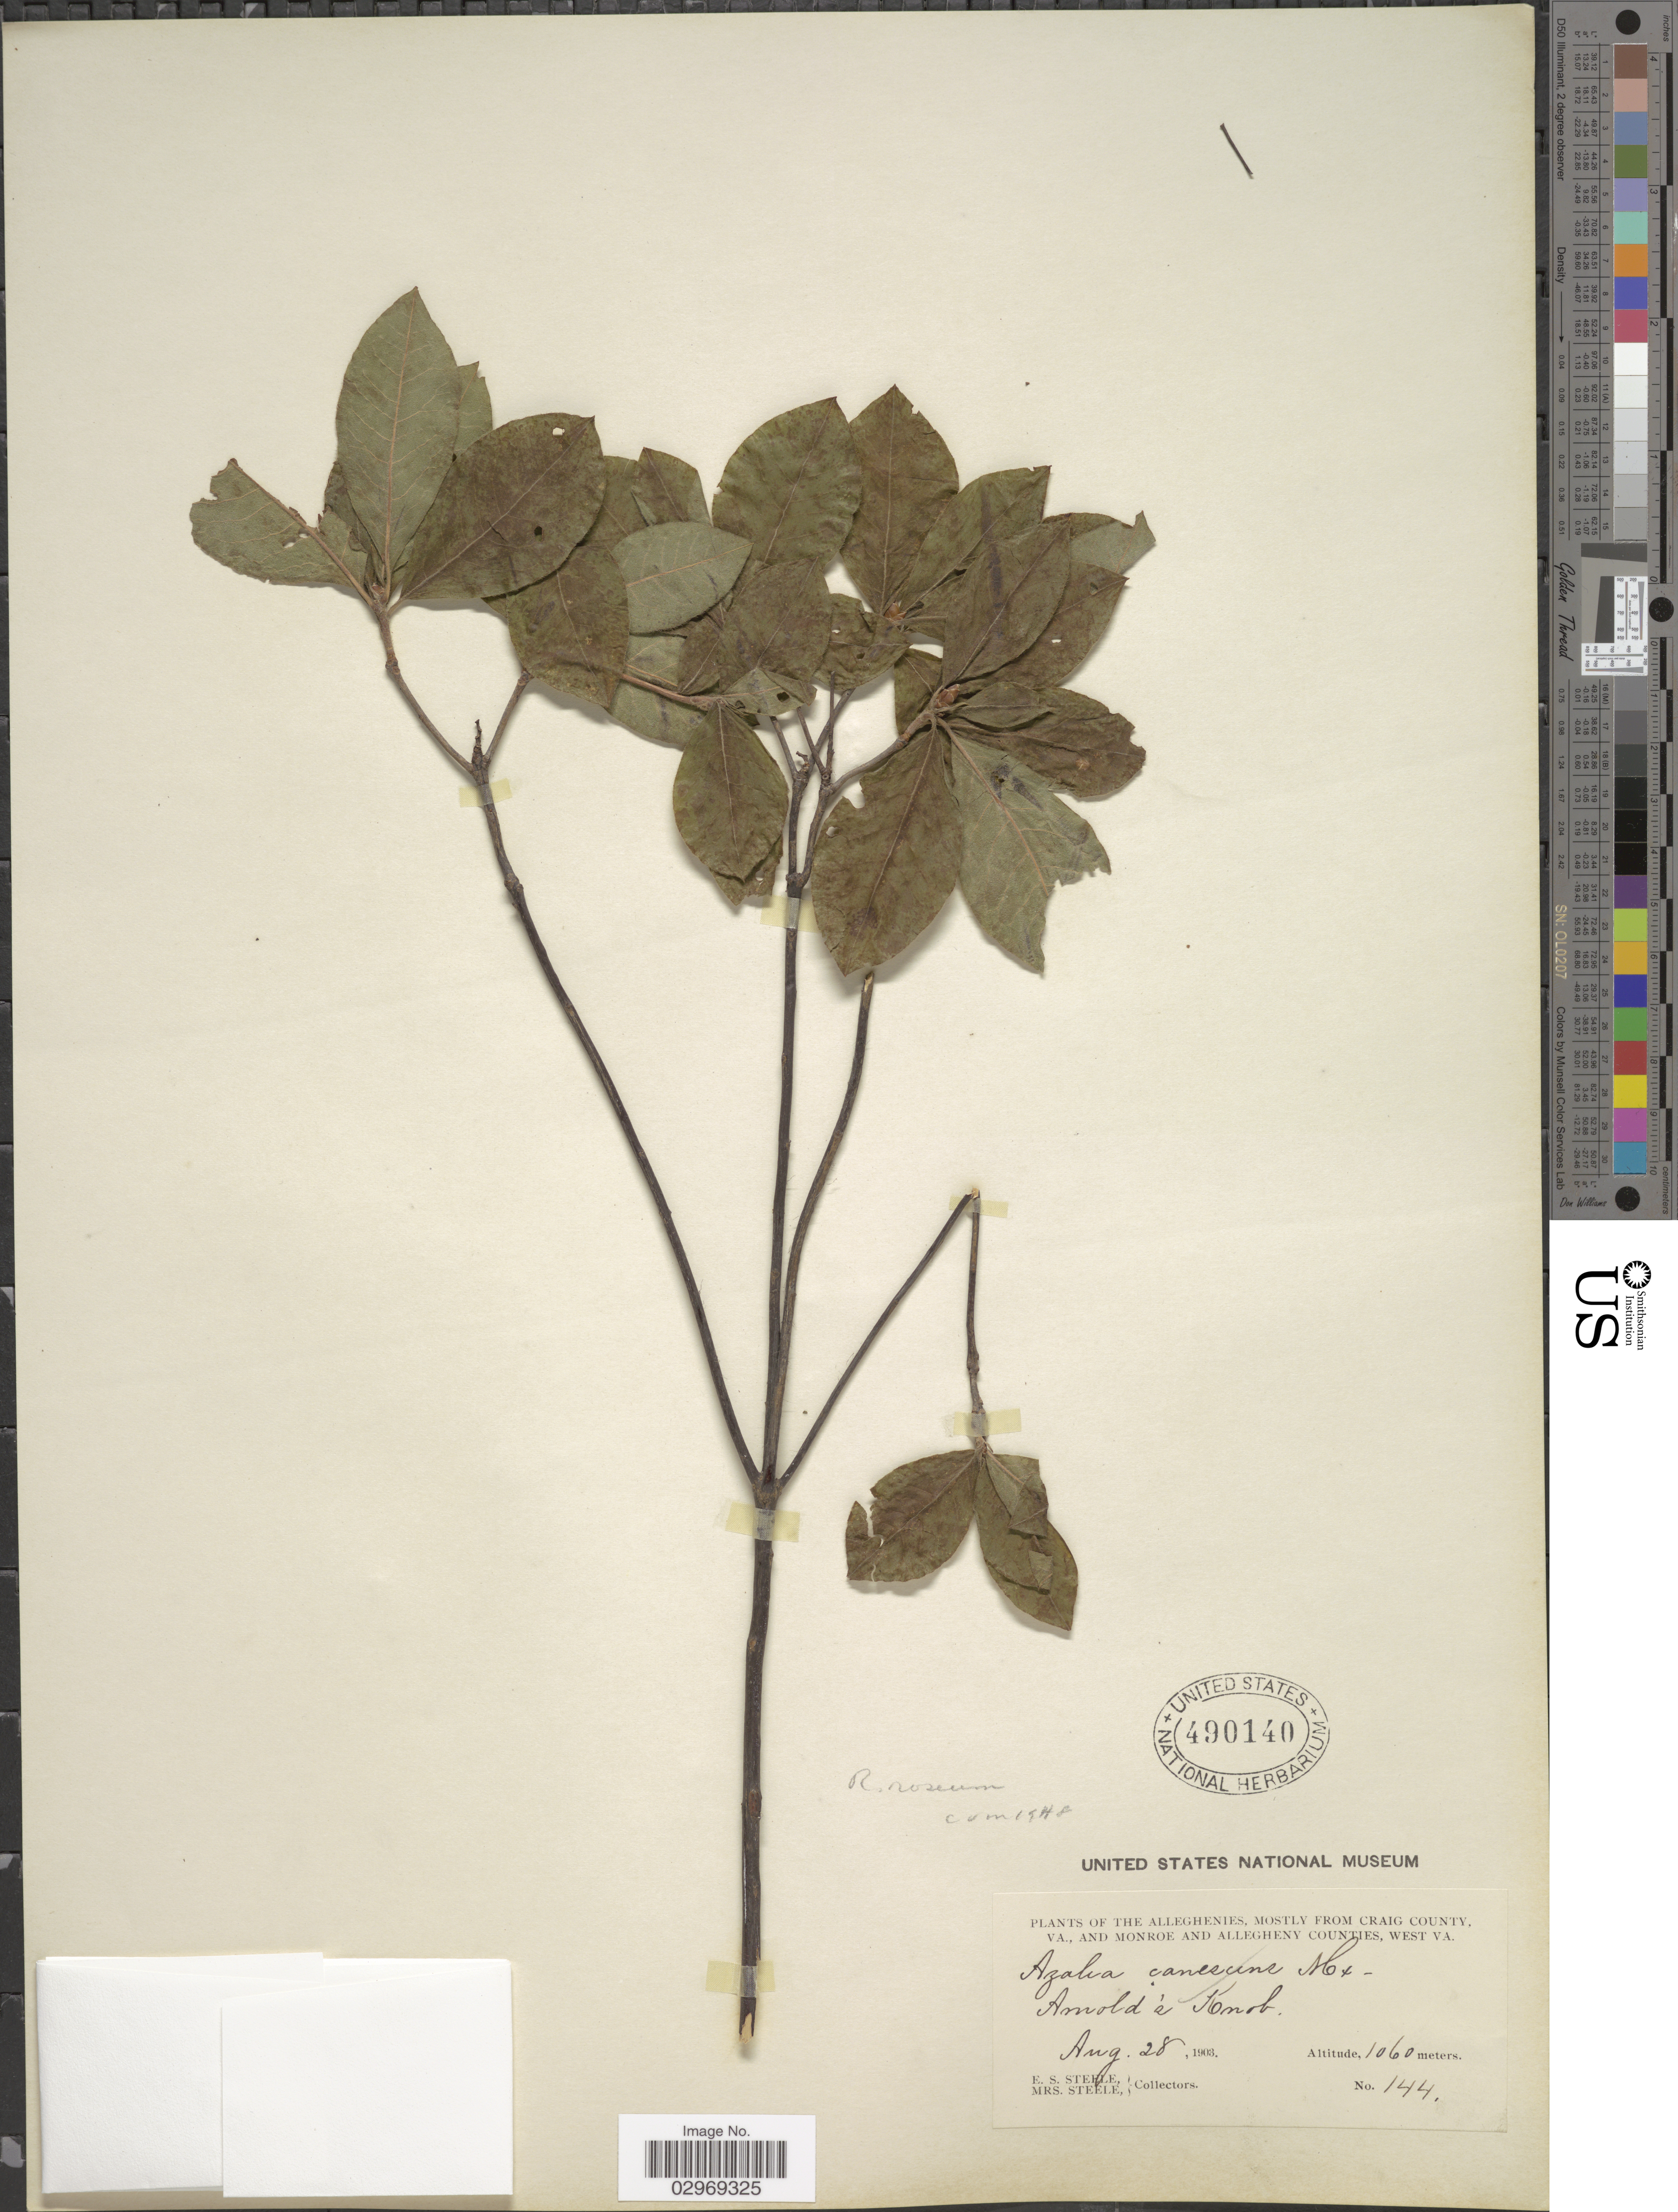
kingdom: Plantae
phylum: Tracheophyta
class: Magnoliopsida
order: Ericales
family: Ericaceae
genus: Rhododendron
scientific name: Rhododendron roseum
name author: (Loisel.) Rehder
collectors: E. Steele & Mrs. E. S. Steele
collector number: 144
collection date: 1903-08-28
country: United States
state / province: Virginia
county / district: Craig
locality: The Alleghenies, mostly from Craig County, Va., and Monroe and Allegheny Counties, West Va. Arnold's Knob.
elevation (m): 1060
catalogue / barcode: US 490140